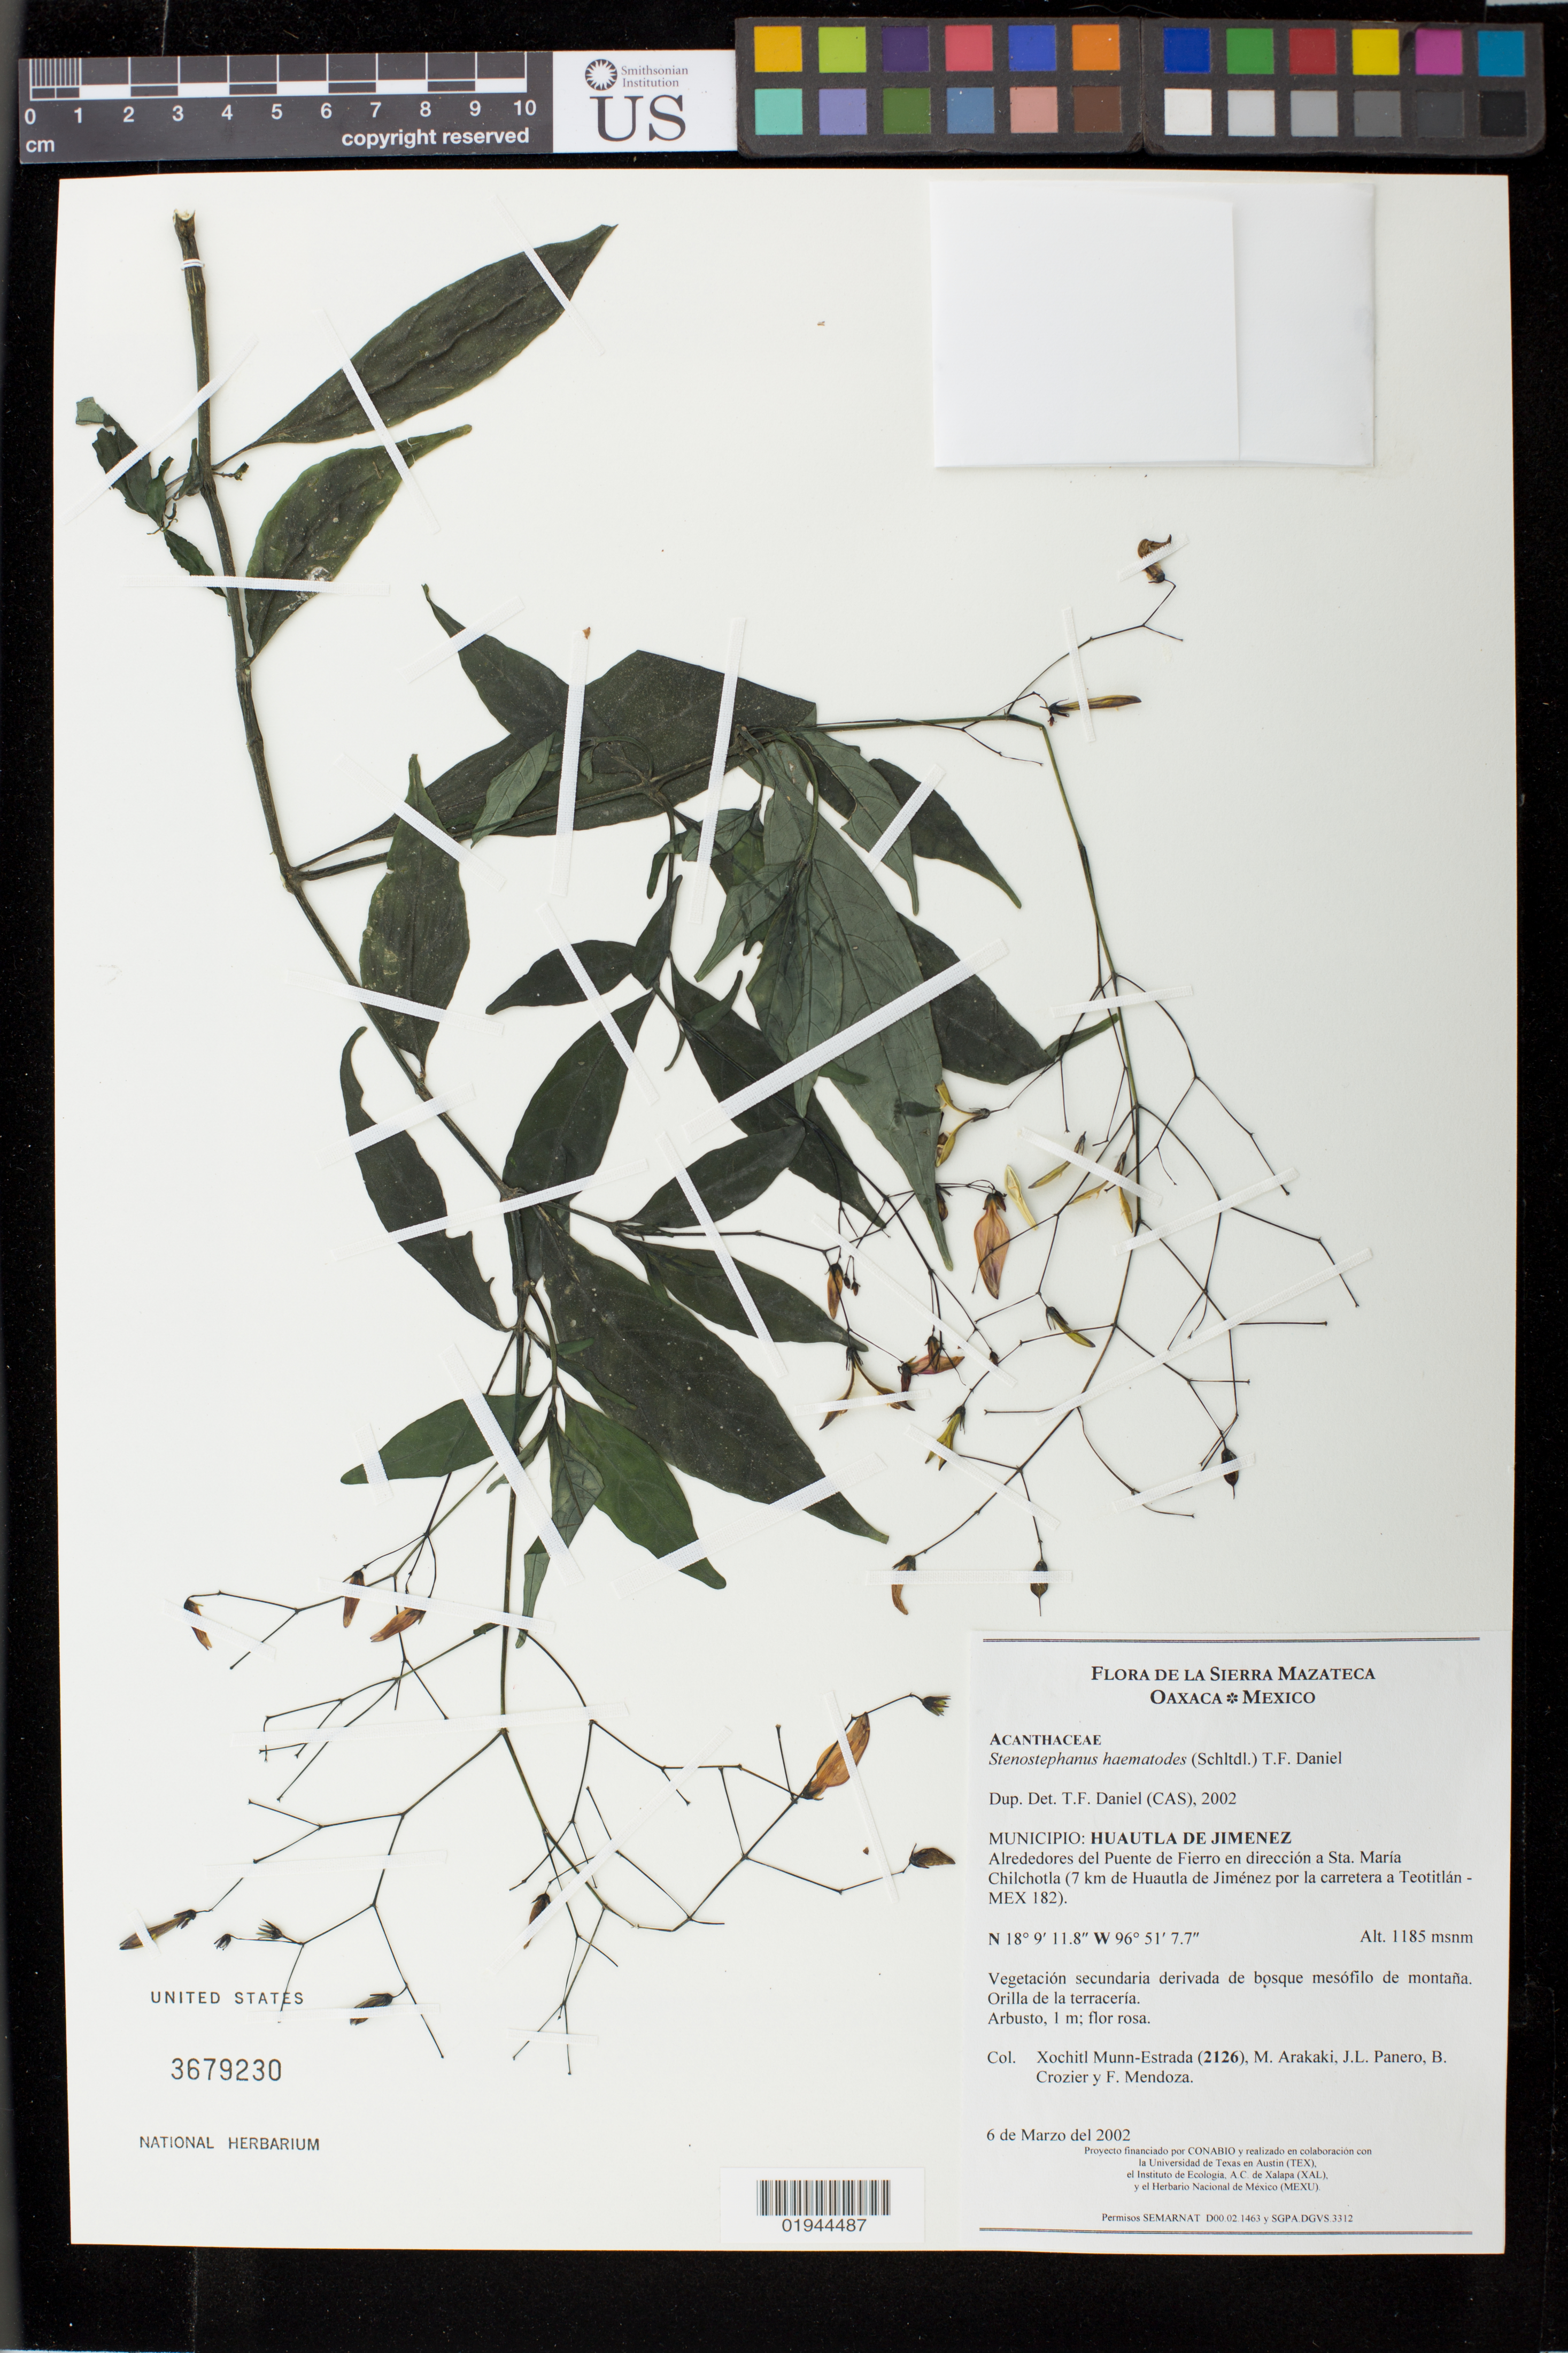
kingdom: Plantae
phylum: Tracheophyta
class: Magnoliopsida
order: Lamiales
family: Acanthaceae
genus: Stenostephanus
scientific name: Stenostephanus haematodes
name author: (Schltdl.) T.F. Daniel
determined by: Daniel, Thomas F.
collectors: X. Munn-Estrada, M. Arakaki, J. L. Panero, B. Crozier & F. Mendoza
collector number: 2126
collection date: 2002-03-06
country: Mexico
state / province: Oaxaca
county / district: Huautla de Jimenez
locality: Alrededores del Puente de Fierro en direccion a Sta. Maria Chilchotla (7 km de Huautla de Jimenez por la carretera a Teotitlan - MEX 182).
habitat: Vegetacion secundaria derivada de bosque mesofilo de montana. Orilla de la terraceria.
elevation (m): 1185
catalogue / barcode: US 3679230